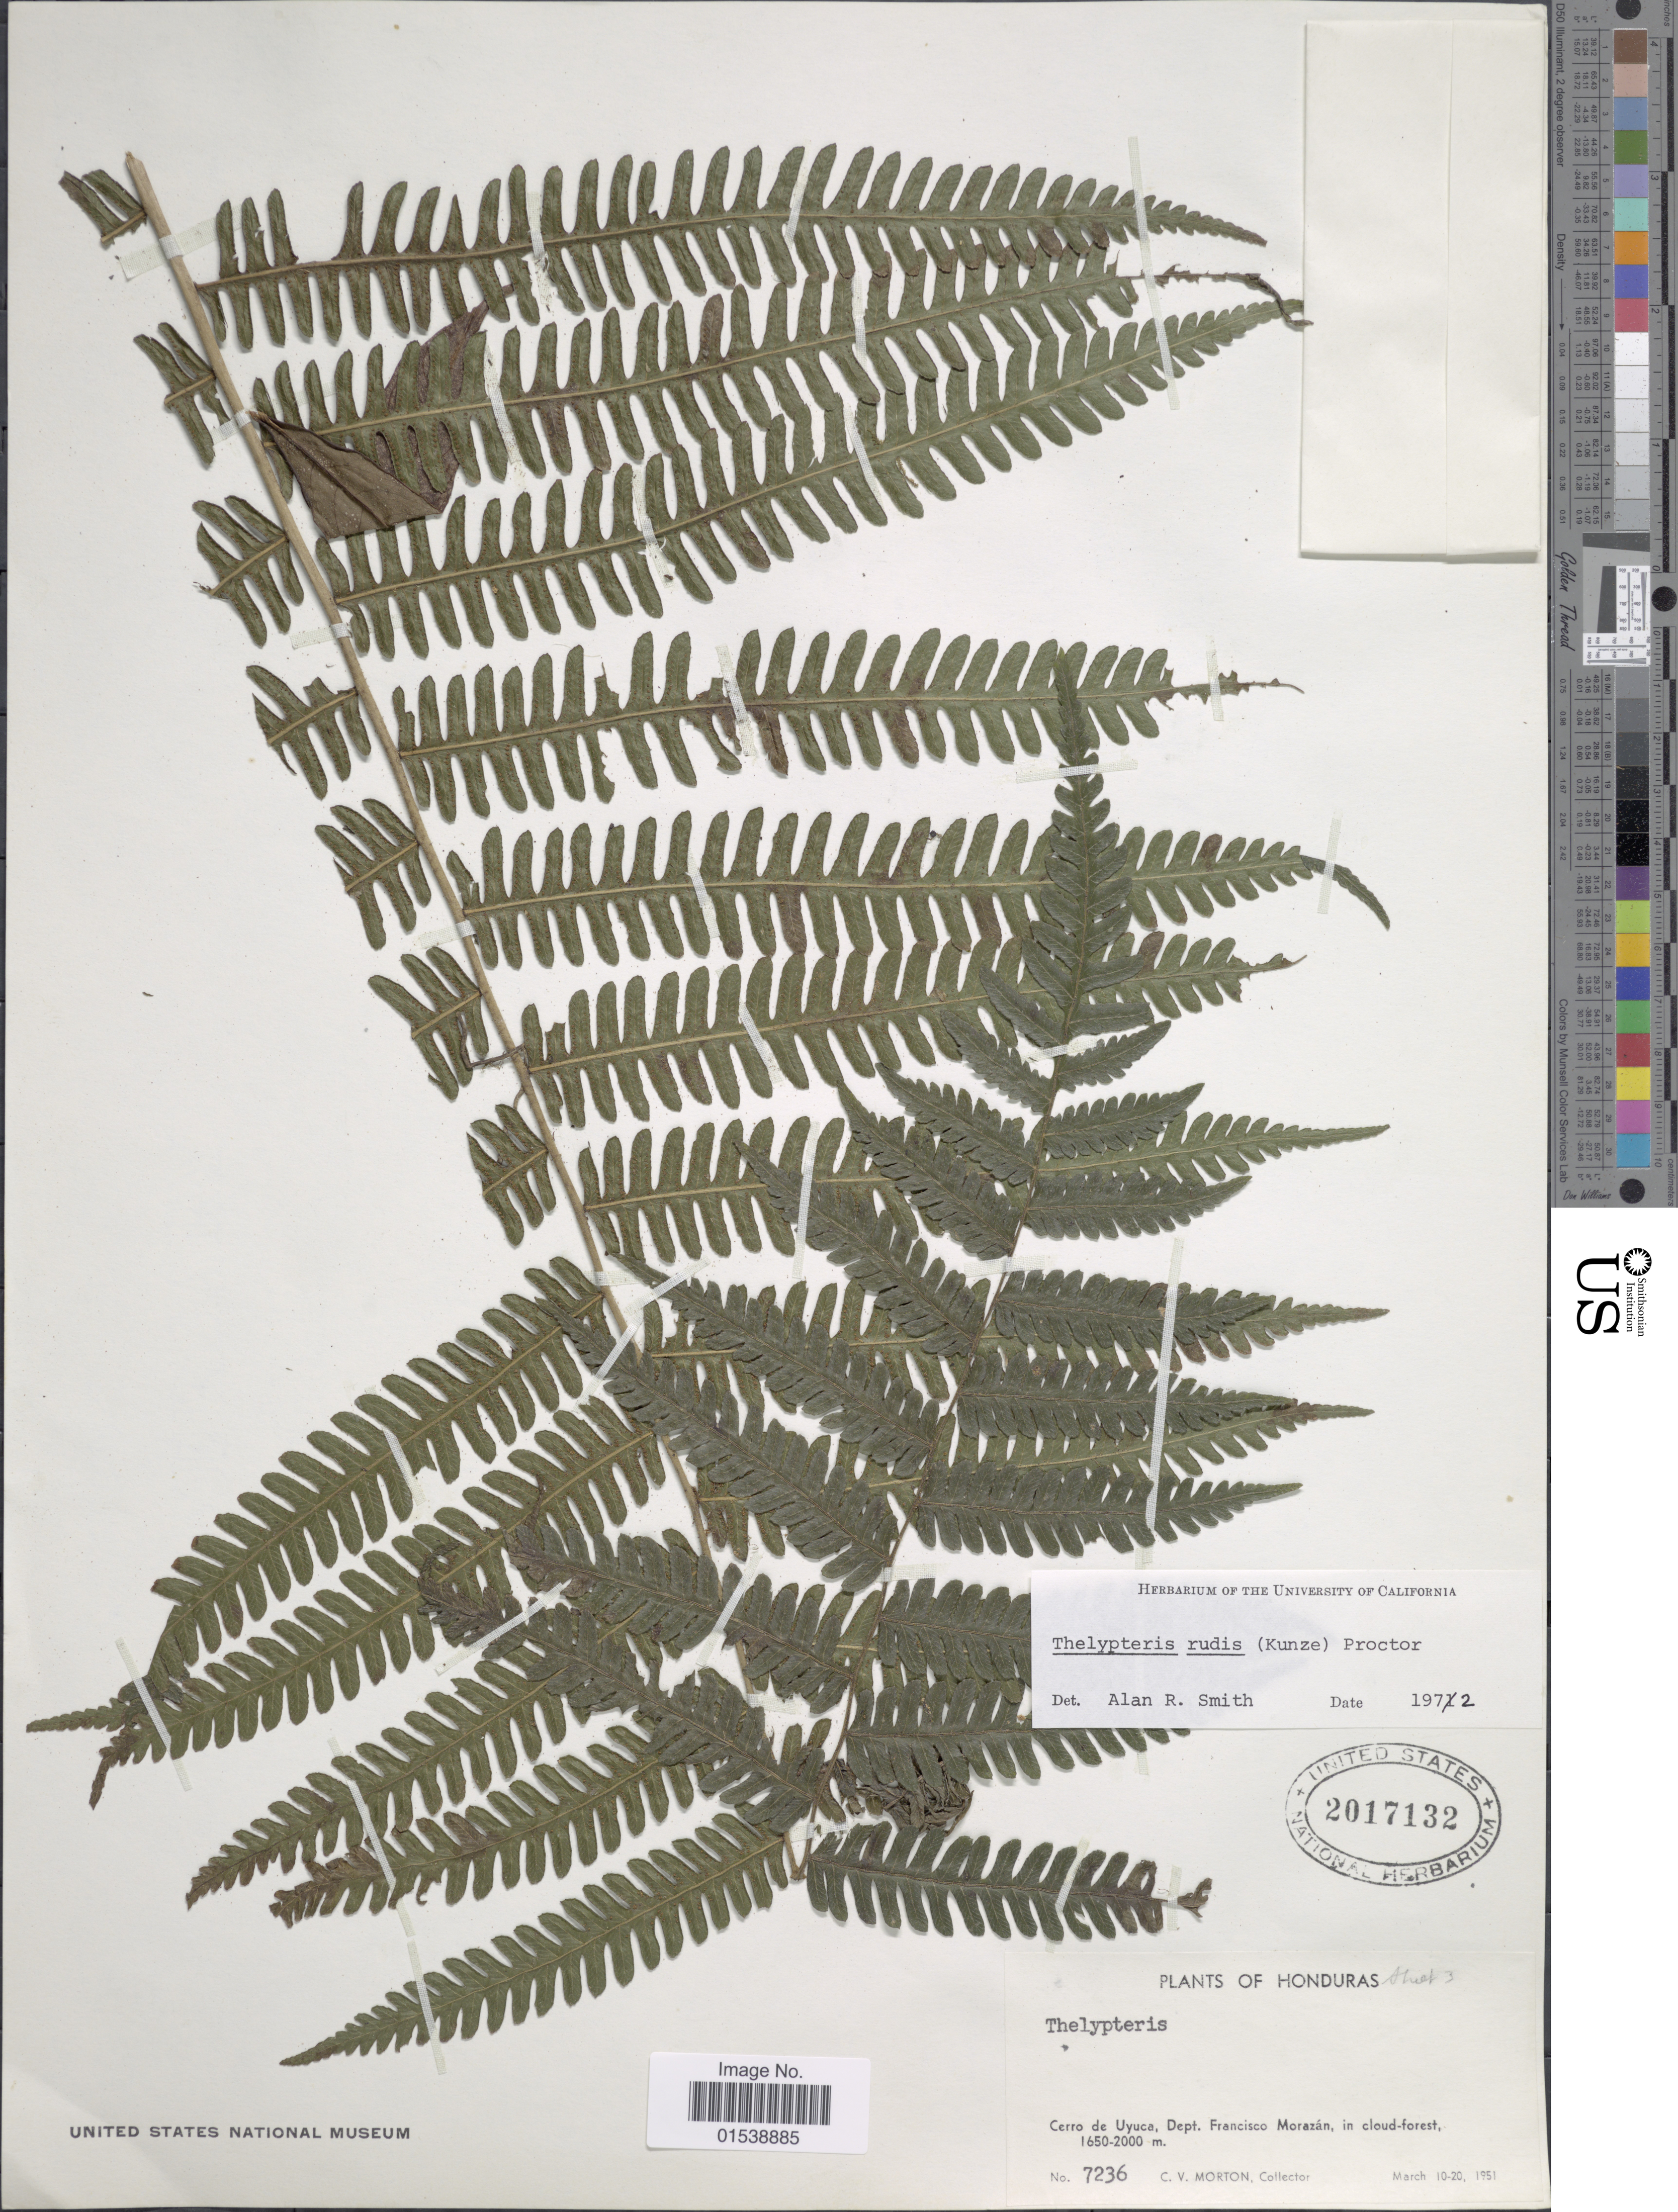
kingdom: Plantae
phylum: Tracheophyta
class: Polypodiopsida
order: Polypodiales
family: Thelypteridaceae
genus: Amauropelta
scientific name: Amauropelta rudis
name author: (Kunze) Pic. Serm.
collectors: C. V. Morton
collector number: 7236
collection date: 1951-03-10/1951-03-20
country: Honduras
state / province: Fco. Morazán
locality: Cerro de Uyuca, Dept. Francisco Morazan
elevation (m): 1650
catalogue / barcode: US 2017132